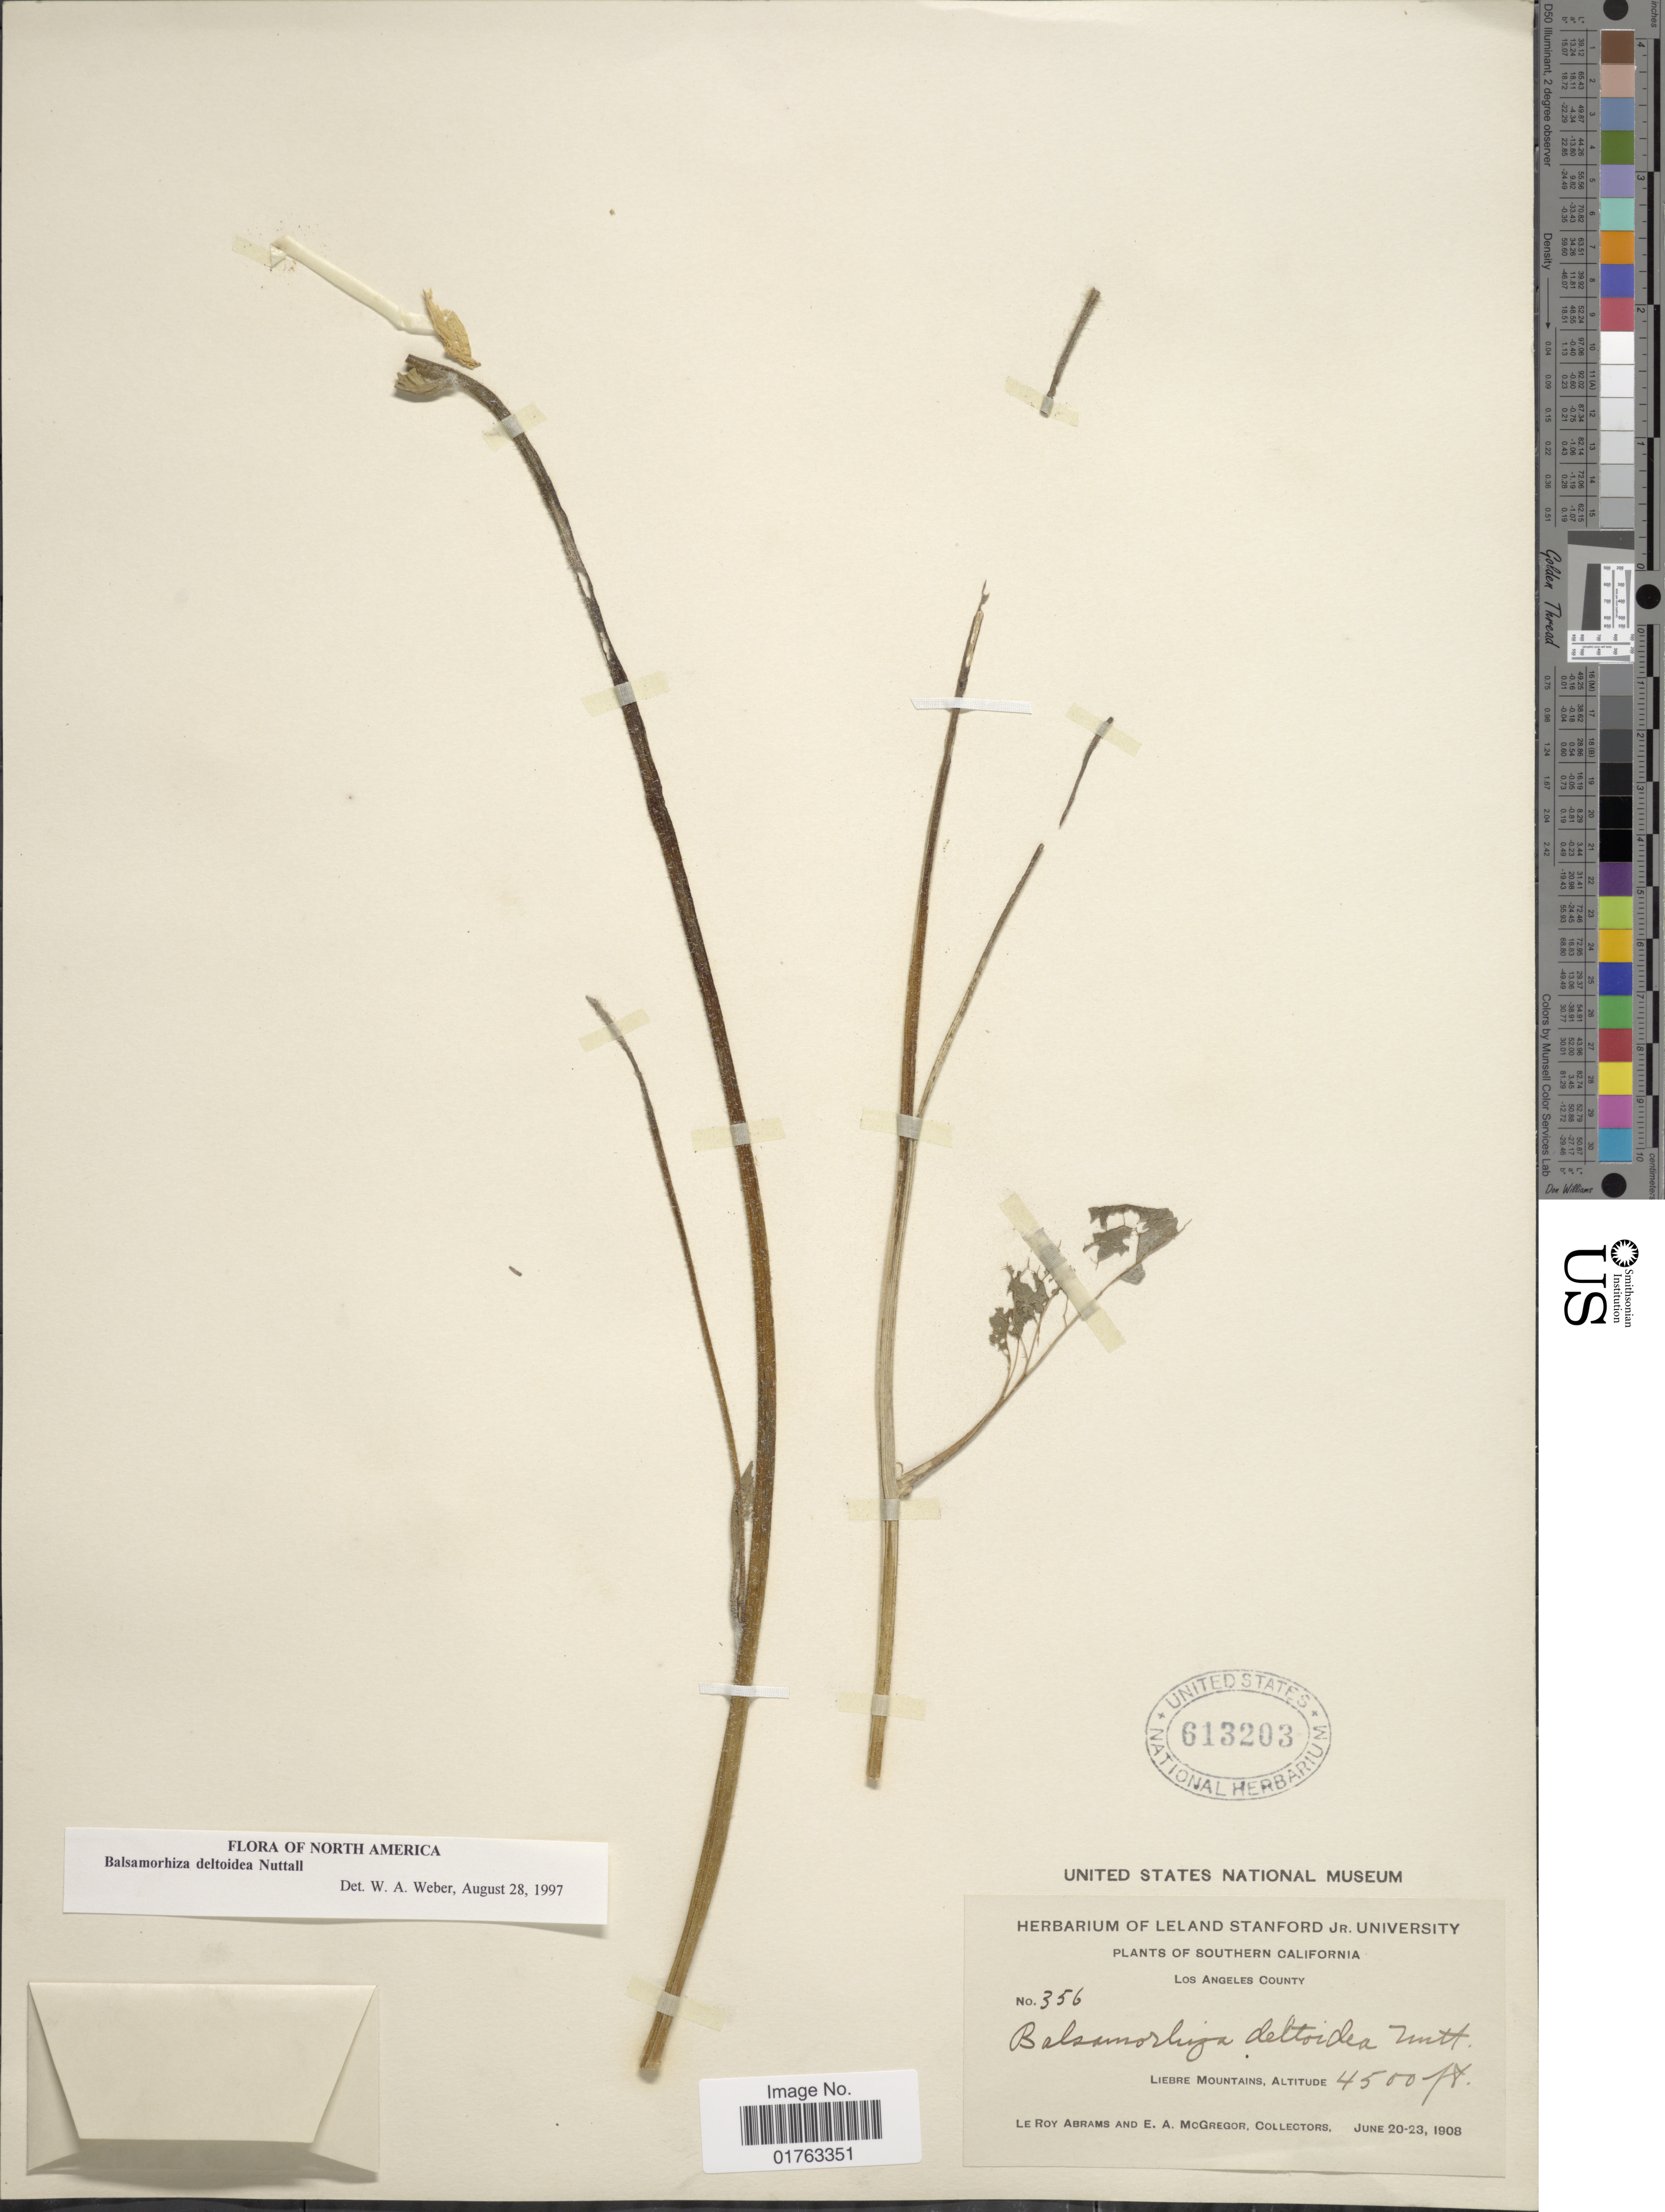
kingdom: Plantae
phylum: Tracheophyta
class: Magnoliopsida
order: Asterales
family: Asteraceae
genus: Balsamorhiza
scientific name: Balsamorhiza deltoidea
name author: Nutt.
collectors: L. Abrams & E. A. McGregor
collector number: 356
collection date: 1908-06-20/1908-06-23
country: United States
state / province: California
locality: Southern California. Liebre Mountains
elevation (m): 1372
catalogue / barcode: US 613203